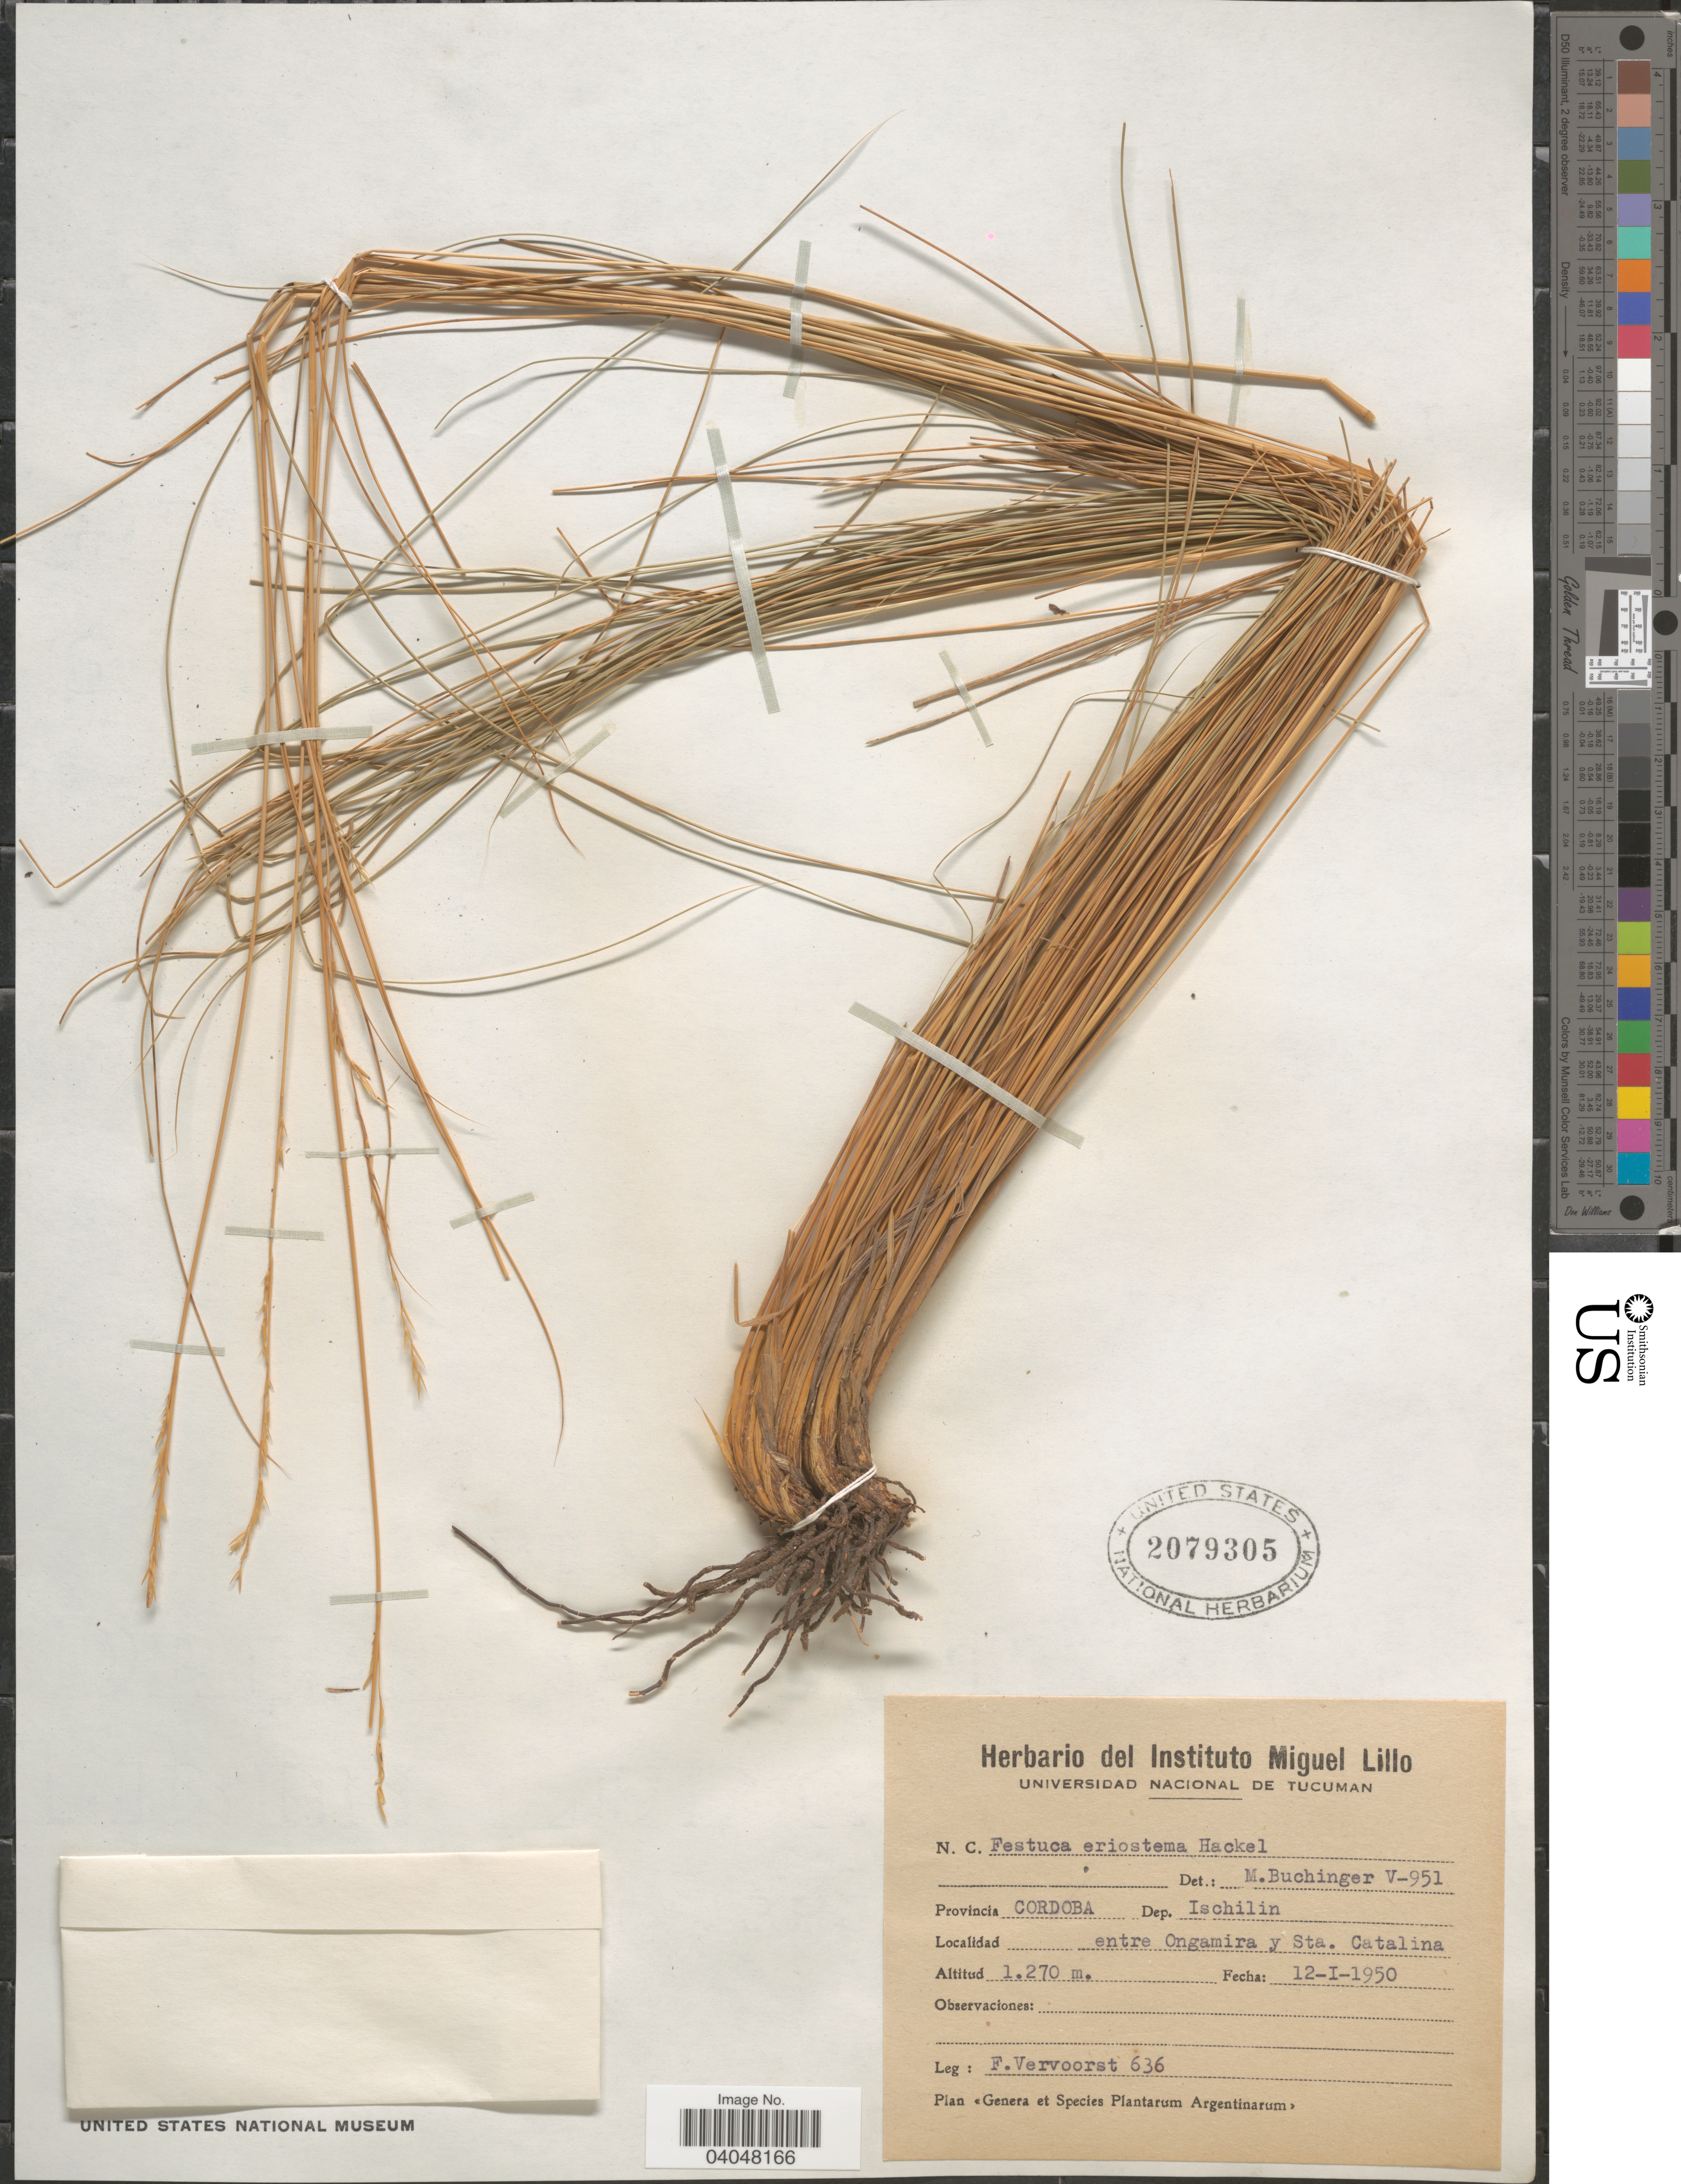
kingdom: Plantae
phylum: Tracheophyta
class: Liliopsida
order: Poales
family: Poaceae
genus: Festuca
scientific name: Festuca pampeana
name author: Speg.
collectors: F. Vervoorst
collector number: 636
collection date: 1950-01-12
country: Argentina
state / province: Cordoba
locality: Dep. Ischilin. Entre Ongamira y Sta. Catalina.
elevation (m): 1270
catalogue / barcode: US 2079305